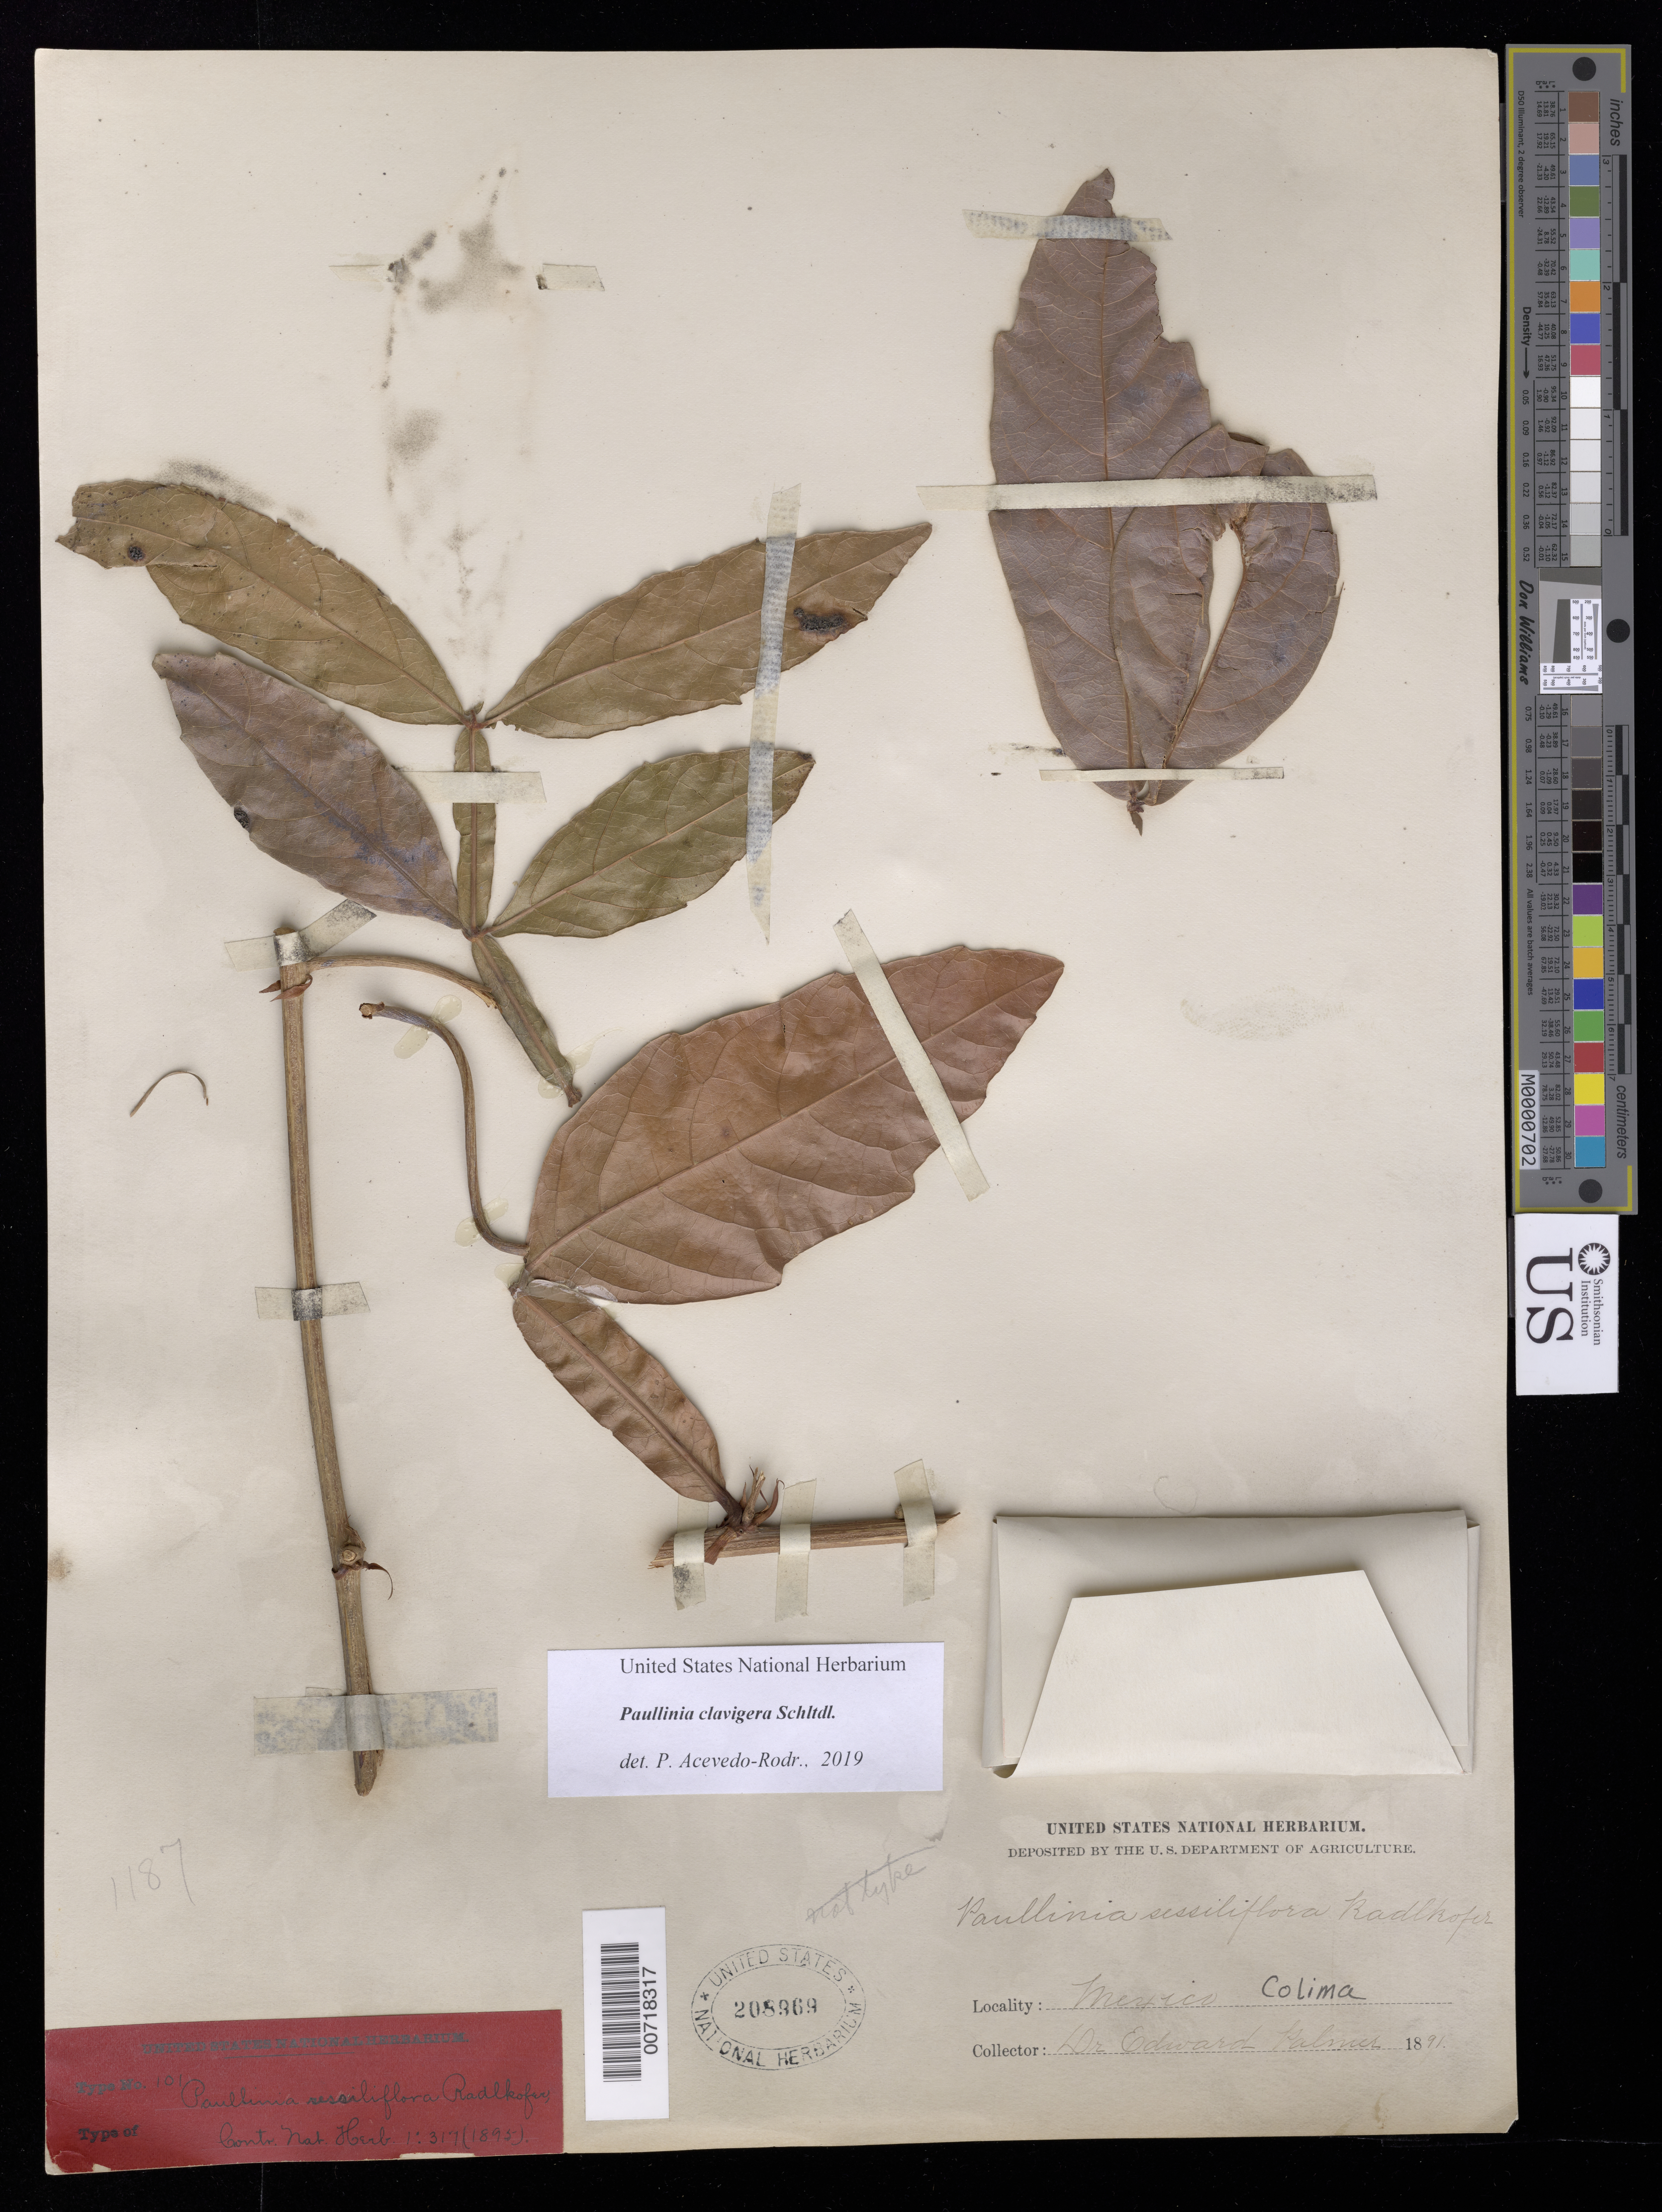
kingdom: Plantae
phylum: Tracheophyta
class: Magnoliopsida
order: Sapindales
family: Sapindaceae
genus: Paullinia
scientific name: Paullinia sessiliflora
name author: Radlk.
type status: Possible Type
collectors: E. Palmer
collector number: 1187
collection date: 1891-01-09/1891-02-06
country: Mexico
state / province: Colima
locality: Colima.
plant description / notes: Surely original material but dubiously type material; protologue cites this collection number (1187) but with collection date of Dec. 1890 and locality of Manzanilla (see USNH 1416383 for specimen with that data); this specimen is dated Jan. 9 to Feb. 6, 1891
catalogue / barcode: US 208969